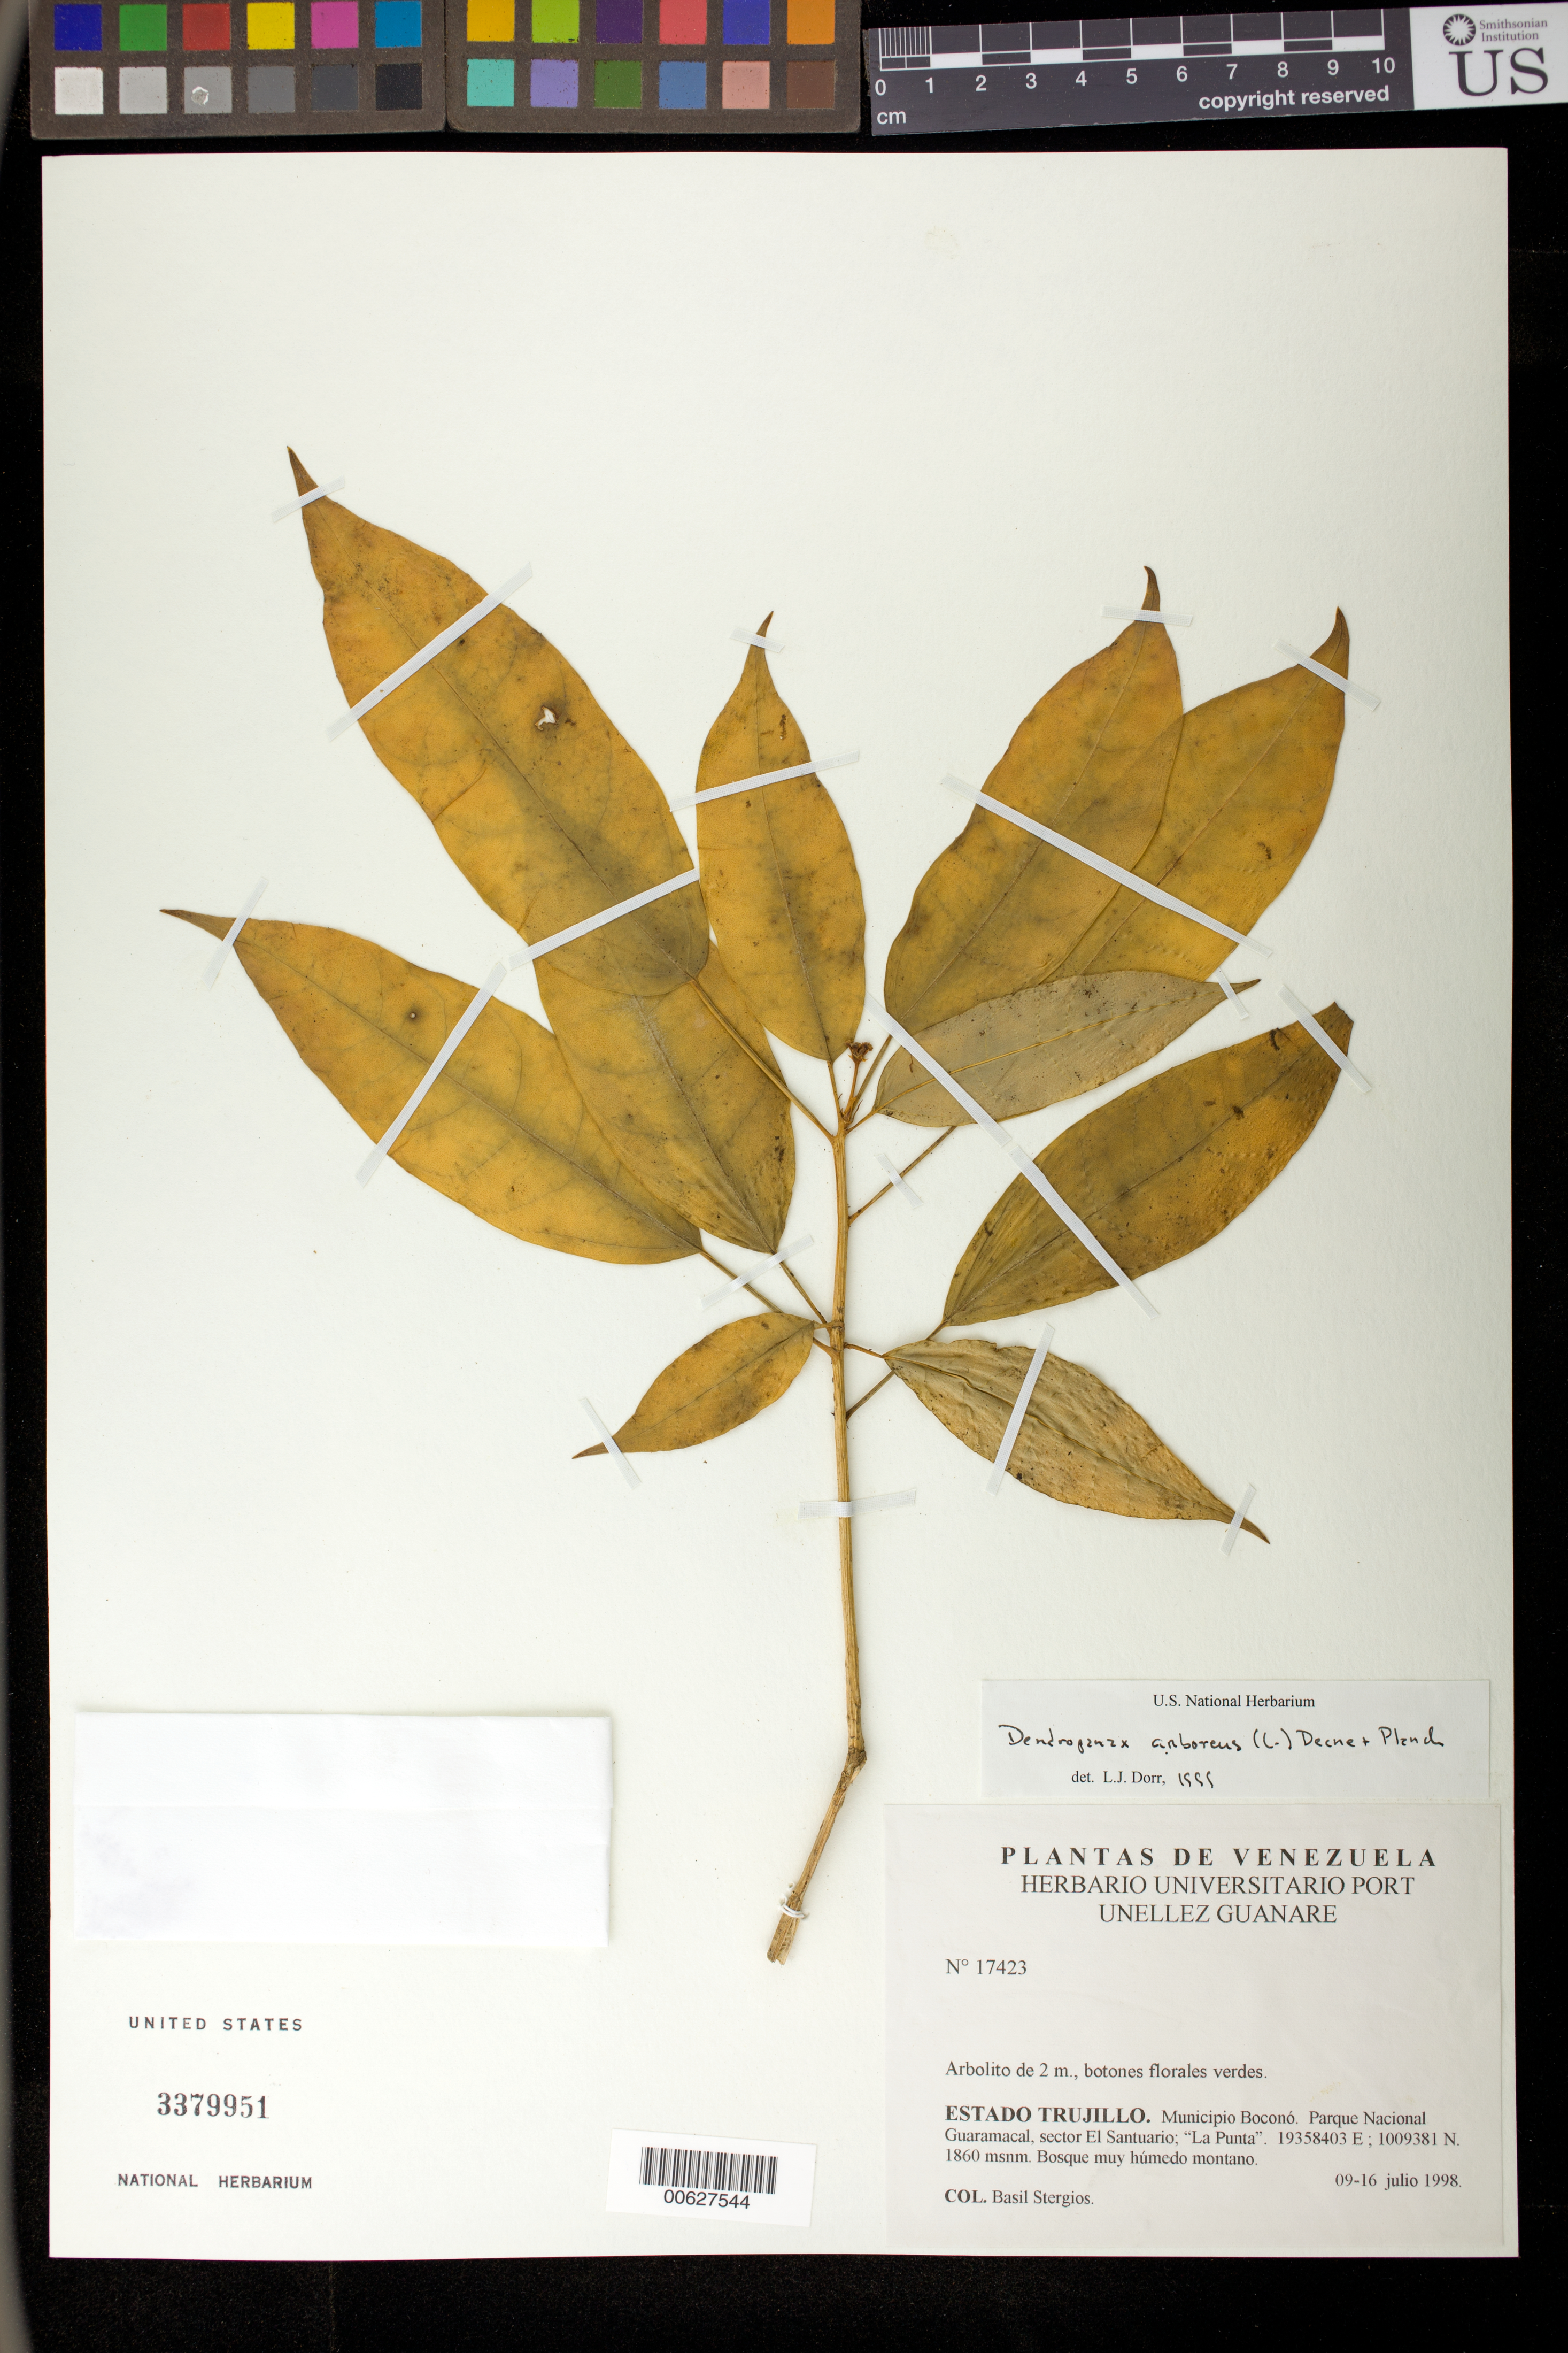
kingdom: Plantae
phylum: Tracheophyta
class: Magnoliopsida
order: Apiales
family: Araliaceae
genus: Dendropanax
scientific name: Dendropanax arboreus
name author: (L.) Decne. & Planch.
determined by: Dorr, L. J., (BOT), Smithsonian Institution - National Museum of Natural History (UNITED STATES)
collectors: B. G. Stergios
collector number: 17423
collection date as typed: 09 Jul 1998 to 16 Jul 1998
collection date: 1998-07-09/1998-07-16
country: Venezuela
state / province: Trujillo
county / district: Boconó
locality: Parque Nacional Guaramacal, Sector El Santuario, La Punta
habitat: Bosque muy húmedo montano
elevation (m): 1860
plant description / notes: K, PORT, US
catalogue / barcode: US 3379951